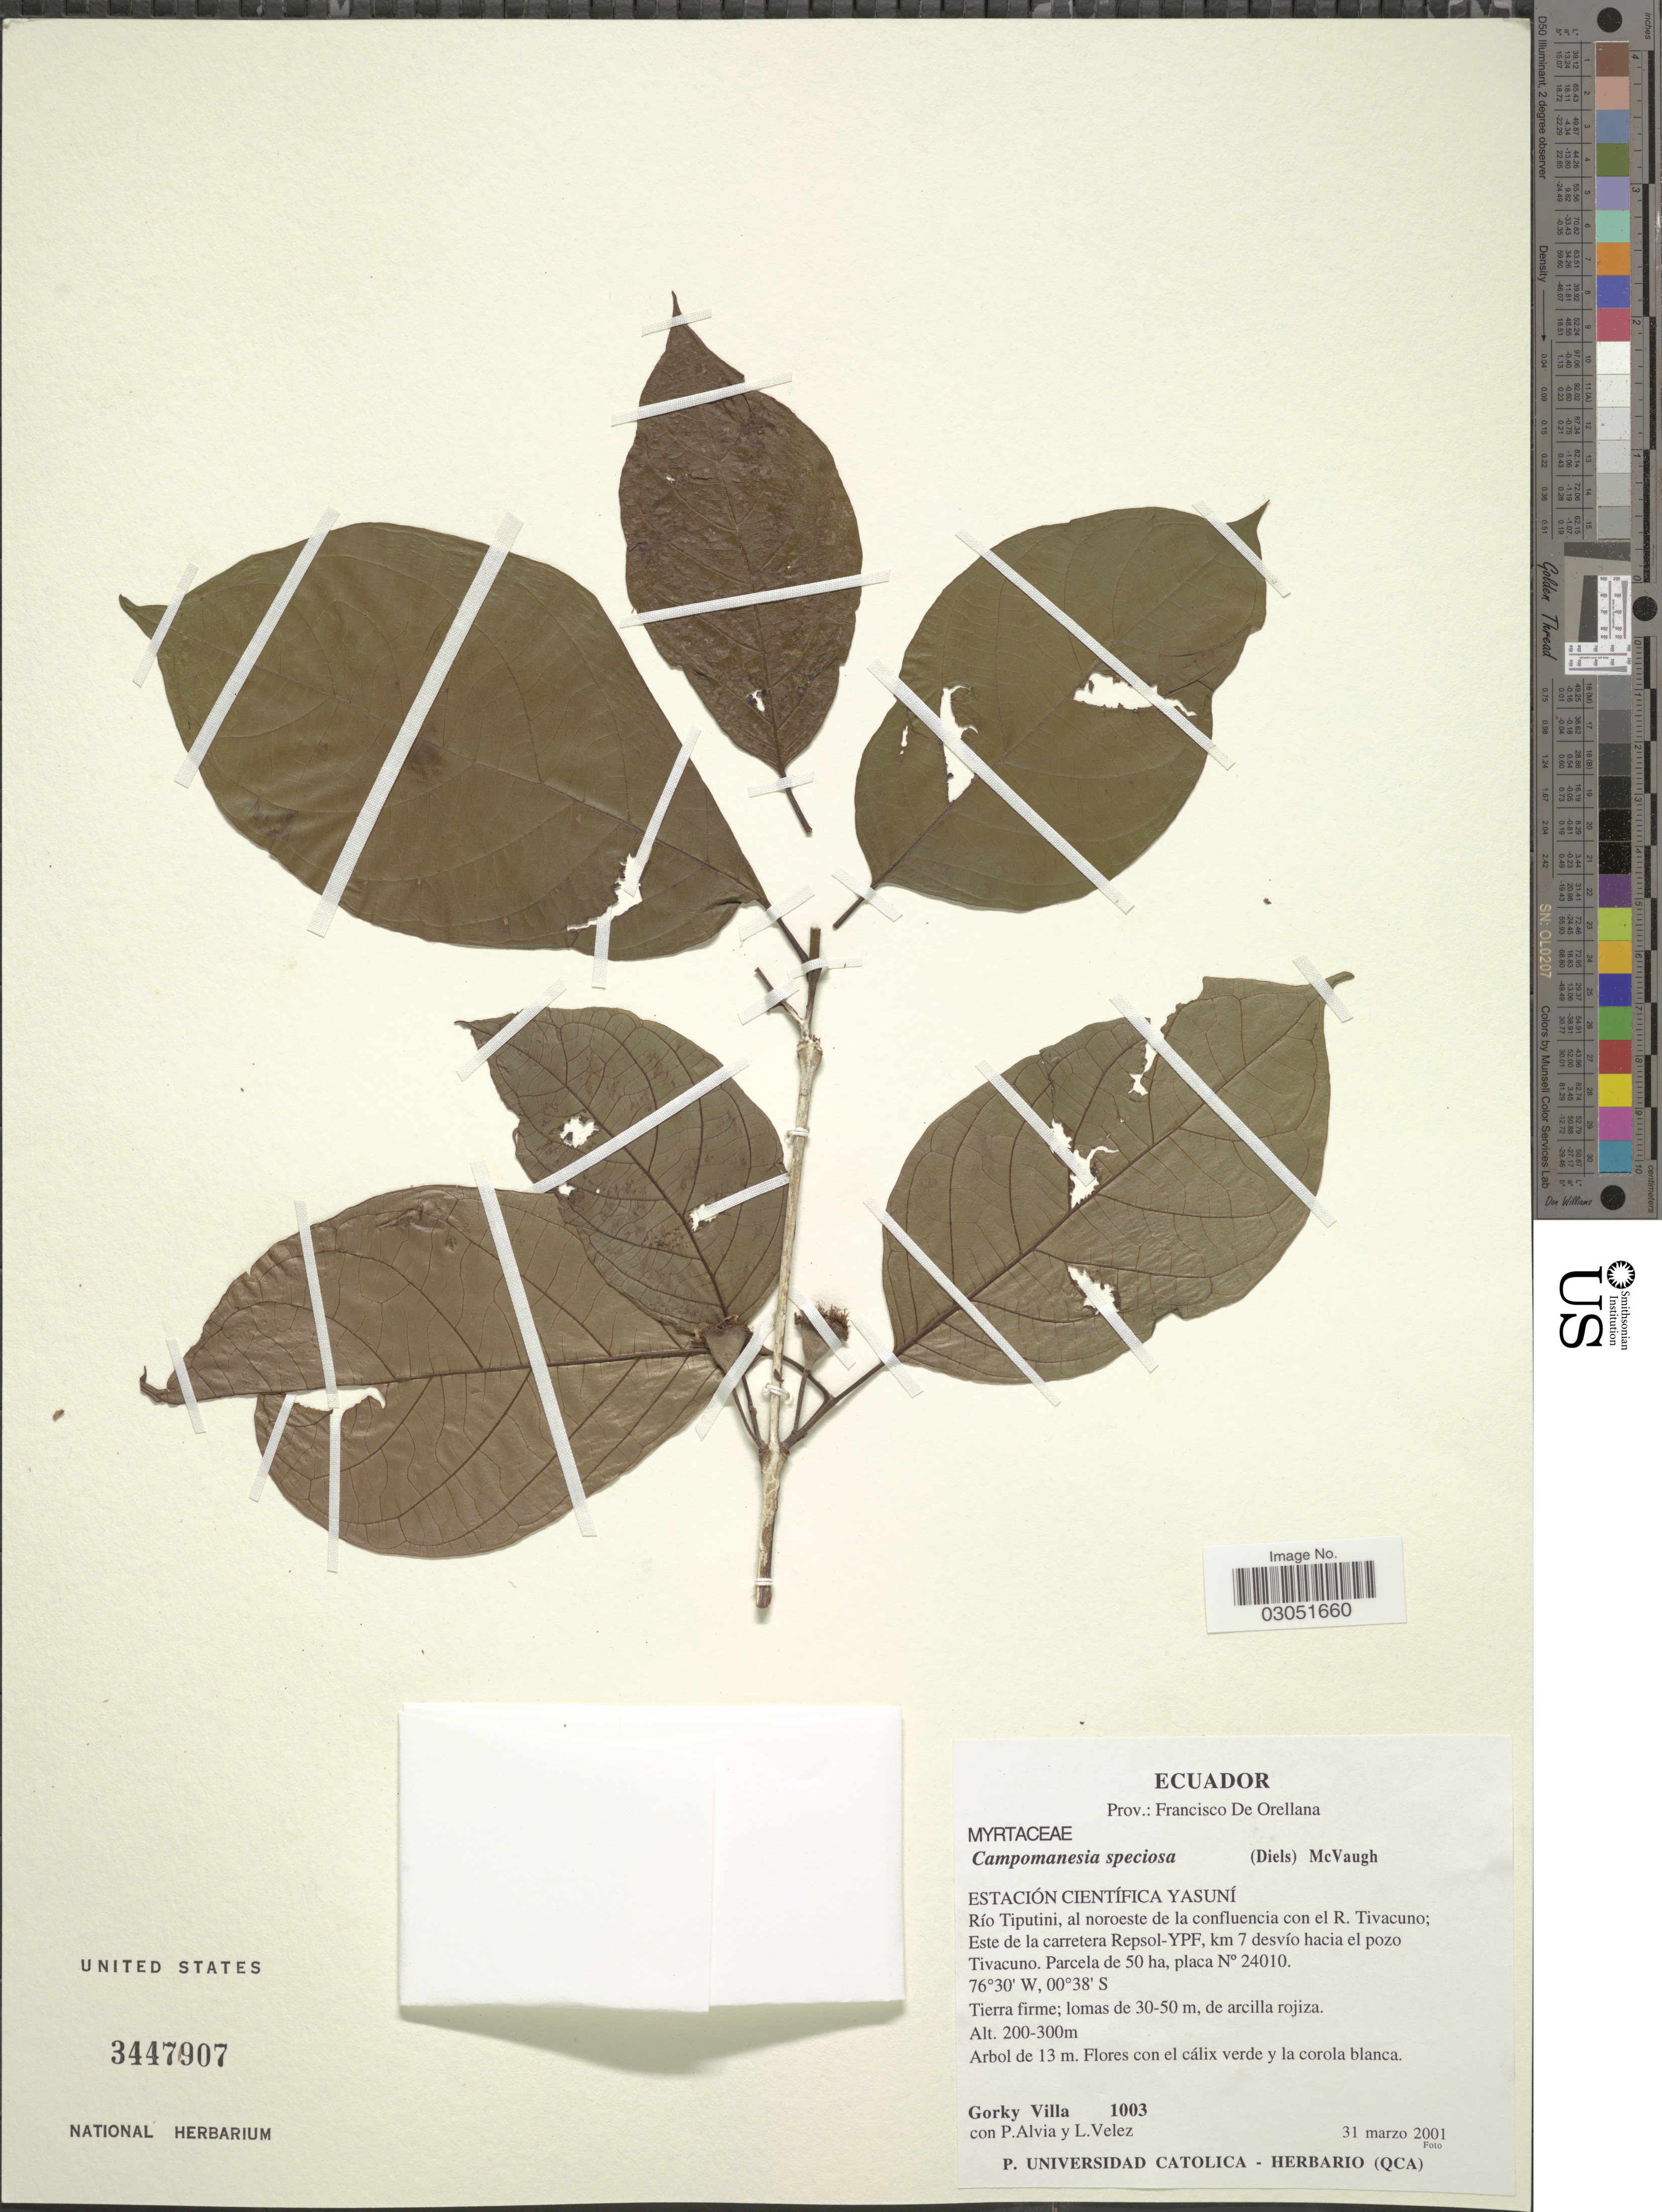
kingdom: Plantae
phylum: Tracheophyta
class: Magnoliopsida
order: Myrtales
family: Myrtaceae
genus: Campomanesia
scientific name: Campomanesia speciosa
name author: (Diels) McVaugh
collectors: G. Villa, P. Alvia & L. Velez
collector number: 1003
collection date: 2001-03-31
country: Ecuador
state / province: Orellana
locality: Prov.: Francisco De Orellana. Estación Científica Yasuní. Río Tiputini, al noroeste de la confluencia con el R. Tivacuno; Este de la carretera Repsol-YPF, km devío hacia el pozo Tivacuno. Parcela de 50 ha, placa N° 24010.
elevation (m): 200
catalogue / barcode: US 3447907